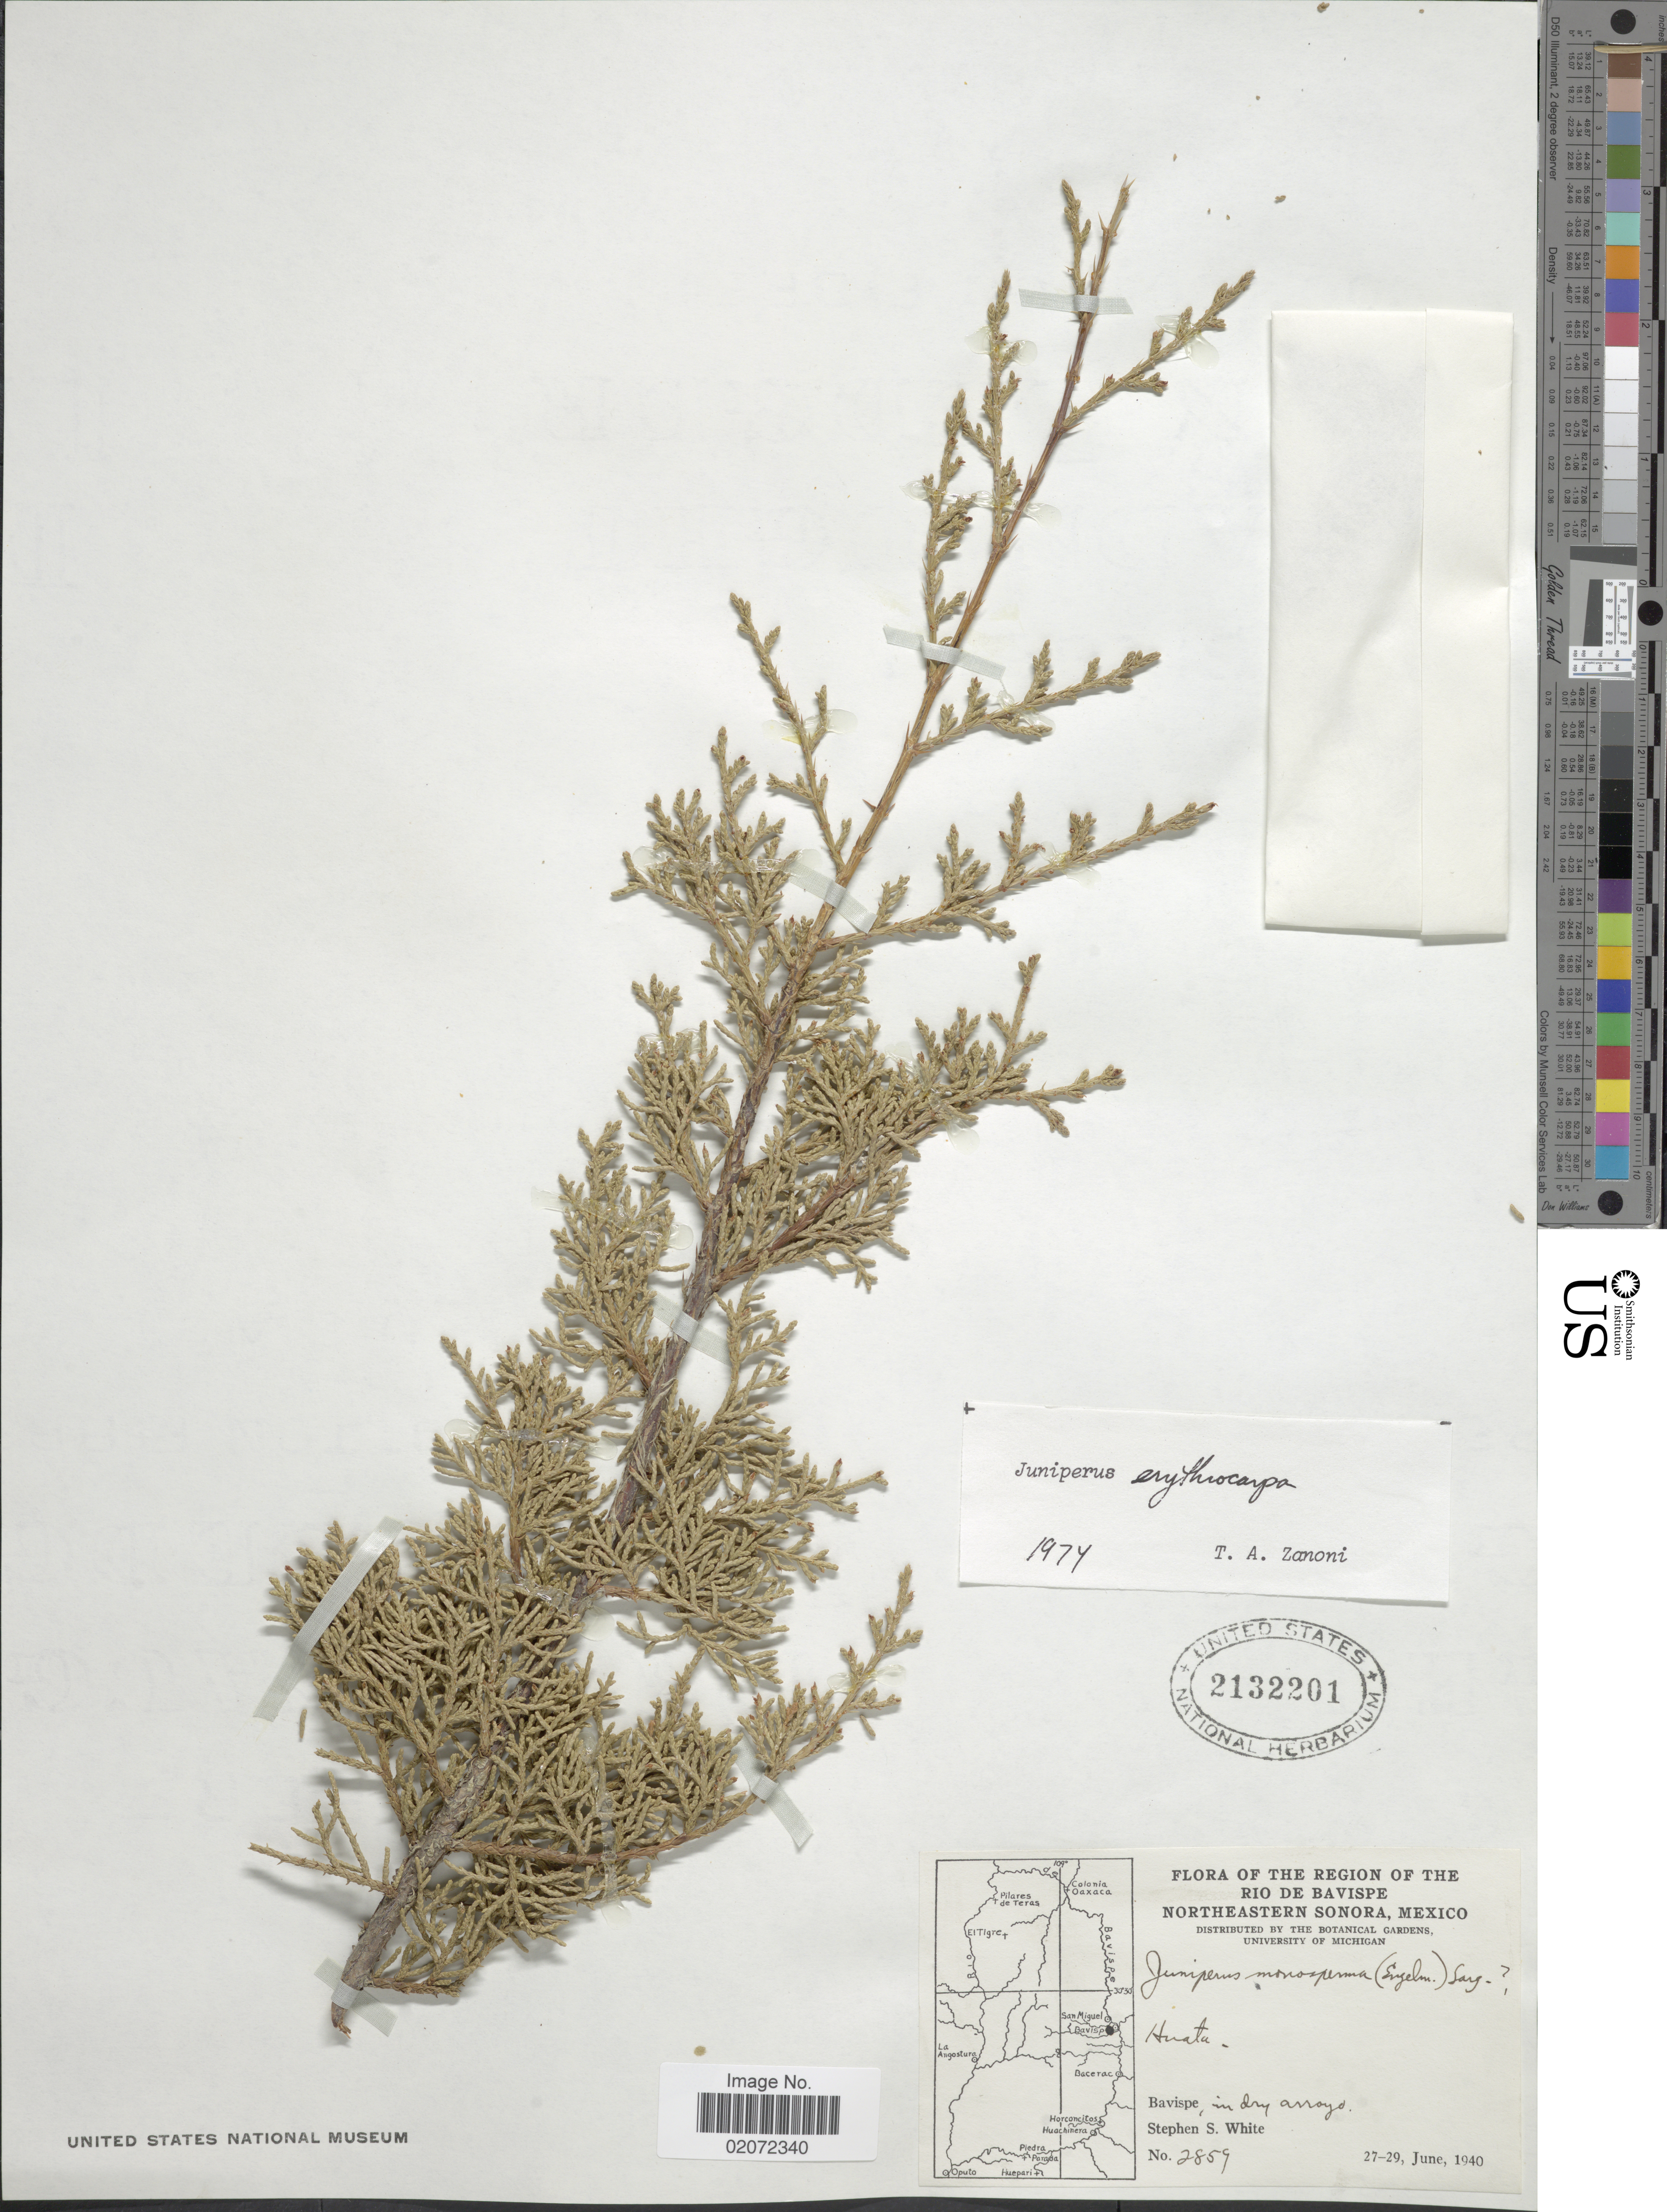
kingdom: Plantae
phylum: Tracheophyta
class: Pinopsida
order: Pinales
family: Cupressaceae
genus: Juniperus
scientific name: Juniperus arizonica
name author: (R.P. Adams) R.P. Adams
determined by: Ferguson, G. M.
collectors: S. S. White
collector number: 2859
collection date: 1940-06-27/1940-06-29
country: Mexico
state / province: Sonora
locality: Region of the Rio de Bavispe, Northeastern Sonora. Bavispe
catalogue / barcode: US 2132201